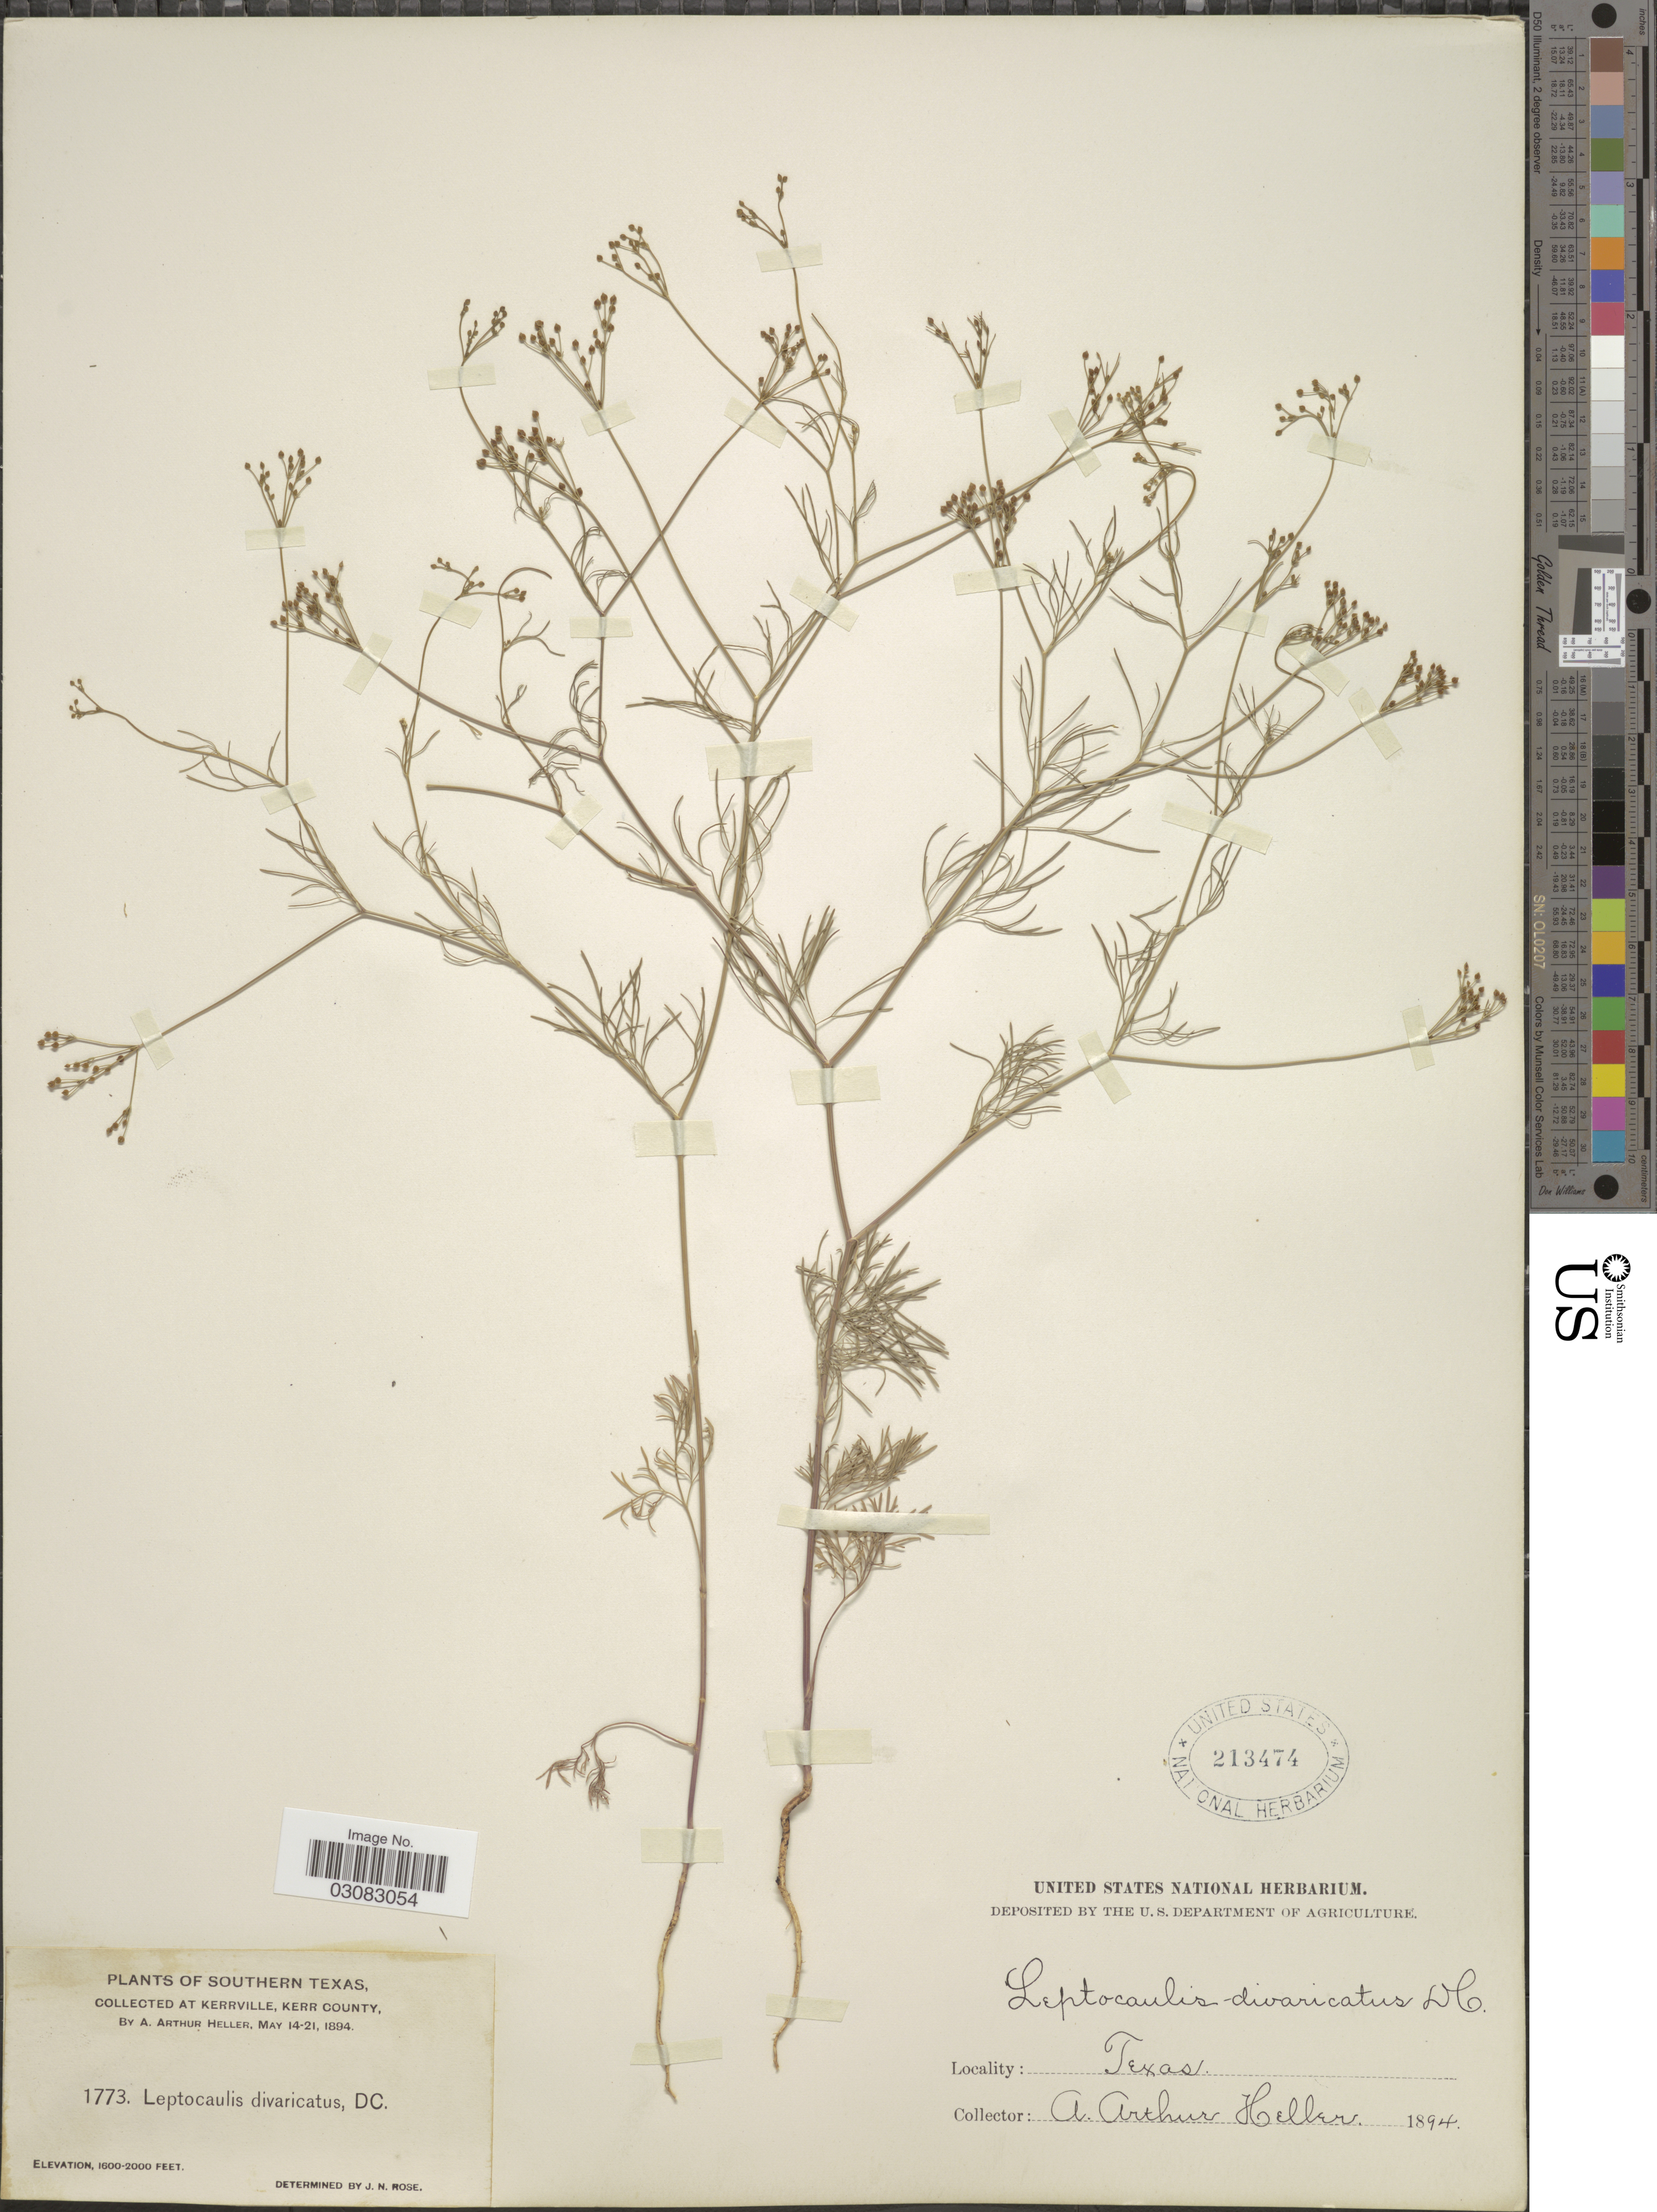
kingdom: Plantae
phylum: Tracheophyta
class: Magnoliopsida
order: Apiales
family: Apiaceae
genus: Spermolepis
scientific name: Spermolepis divaricata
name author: (Walter) Raf.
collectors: A. A. Heller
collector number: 1773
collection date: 1894-05-14/1894-05-21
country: United States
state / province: Texas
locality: Southern Texas, Kerrville, Kerr County.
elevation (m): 488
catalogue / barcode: US 213474